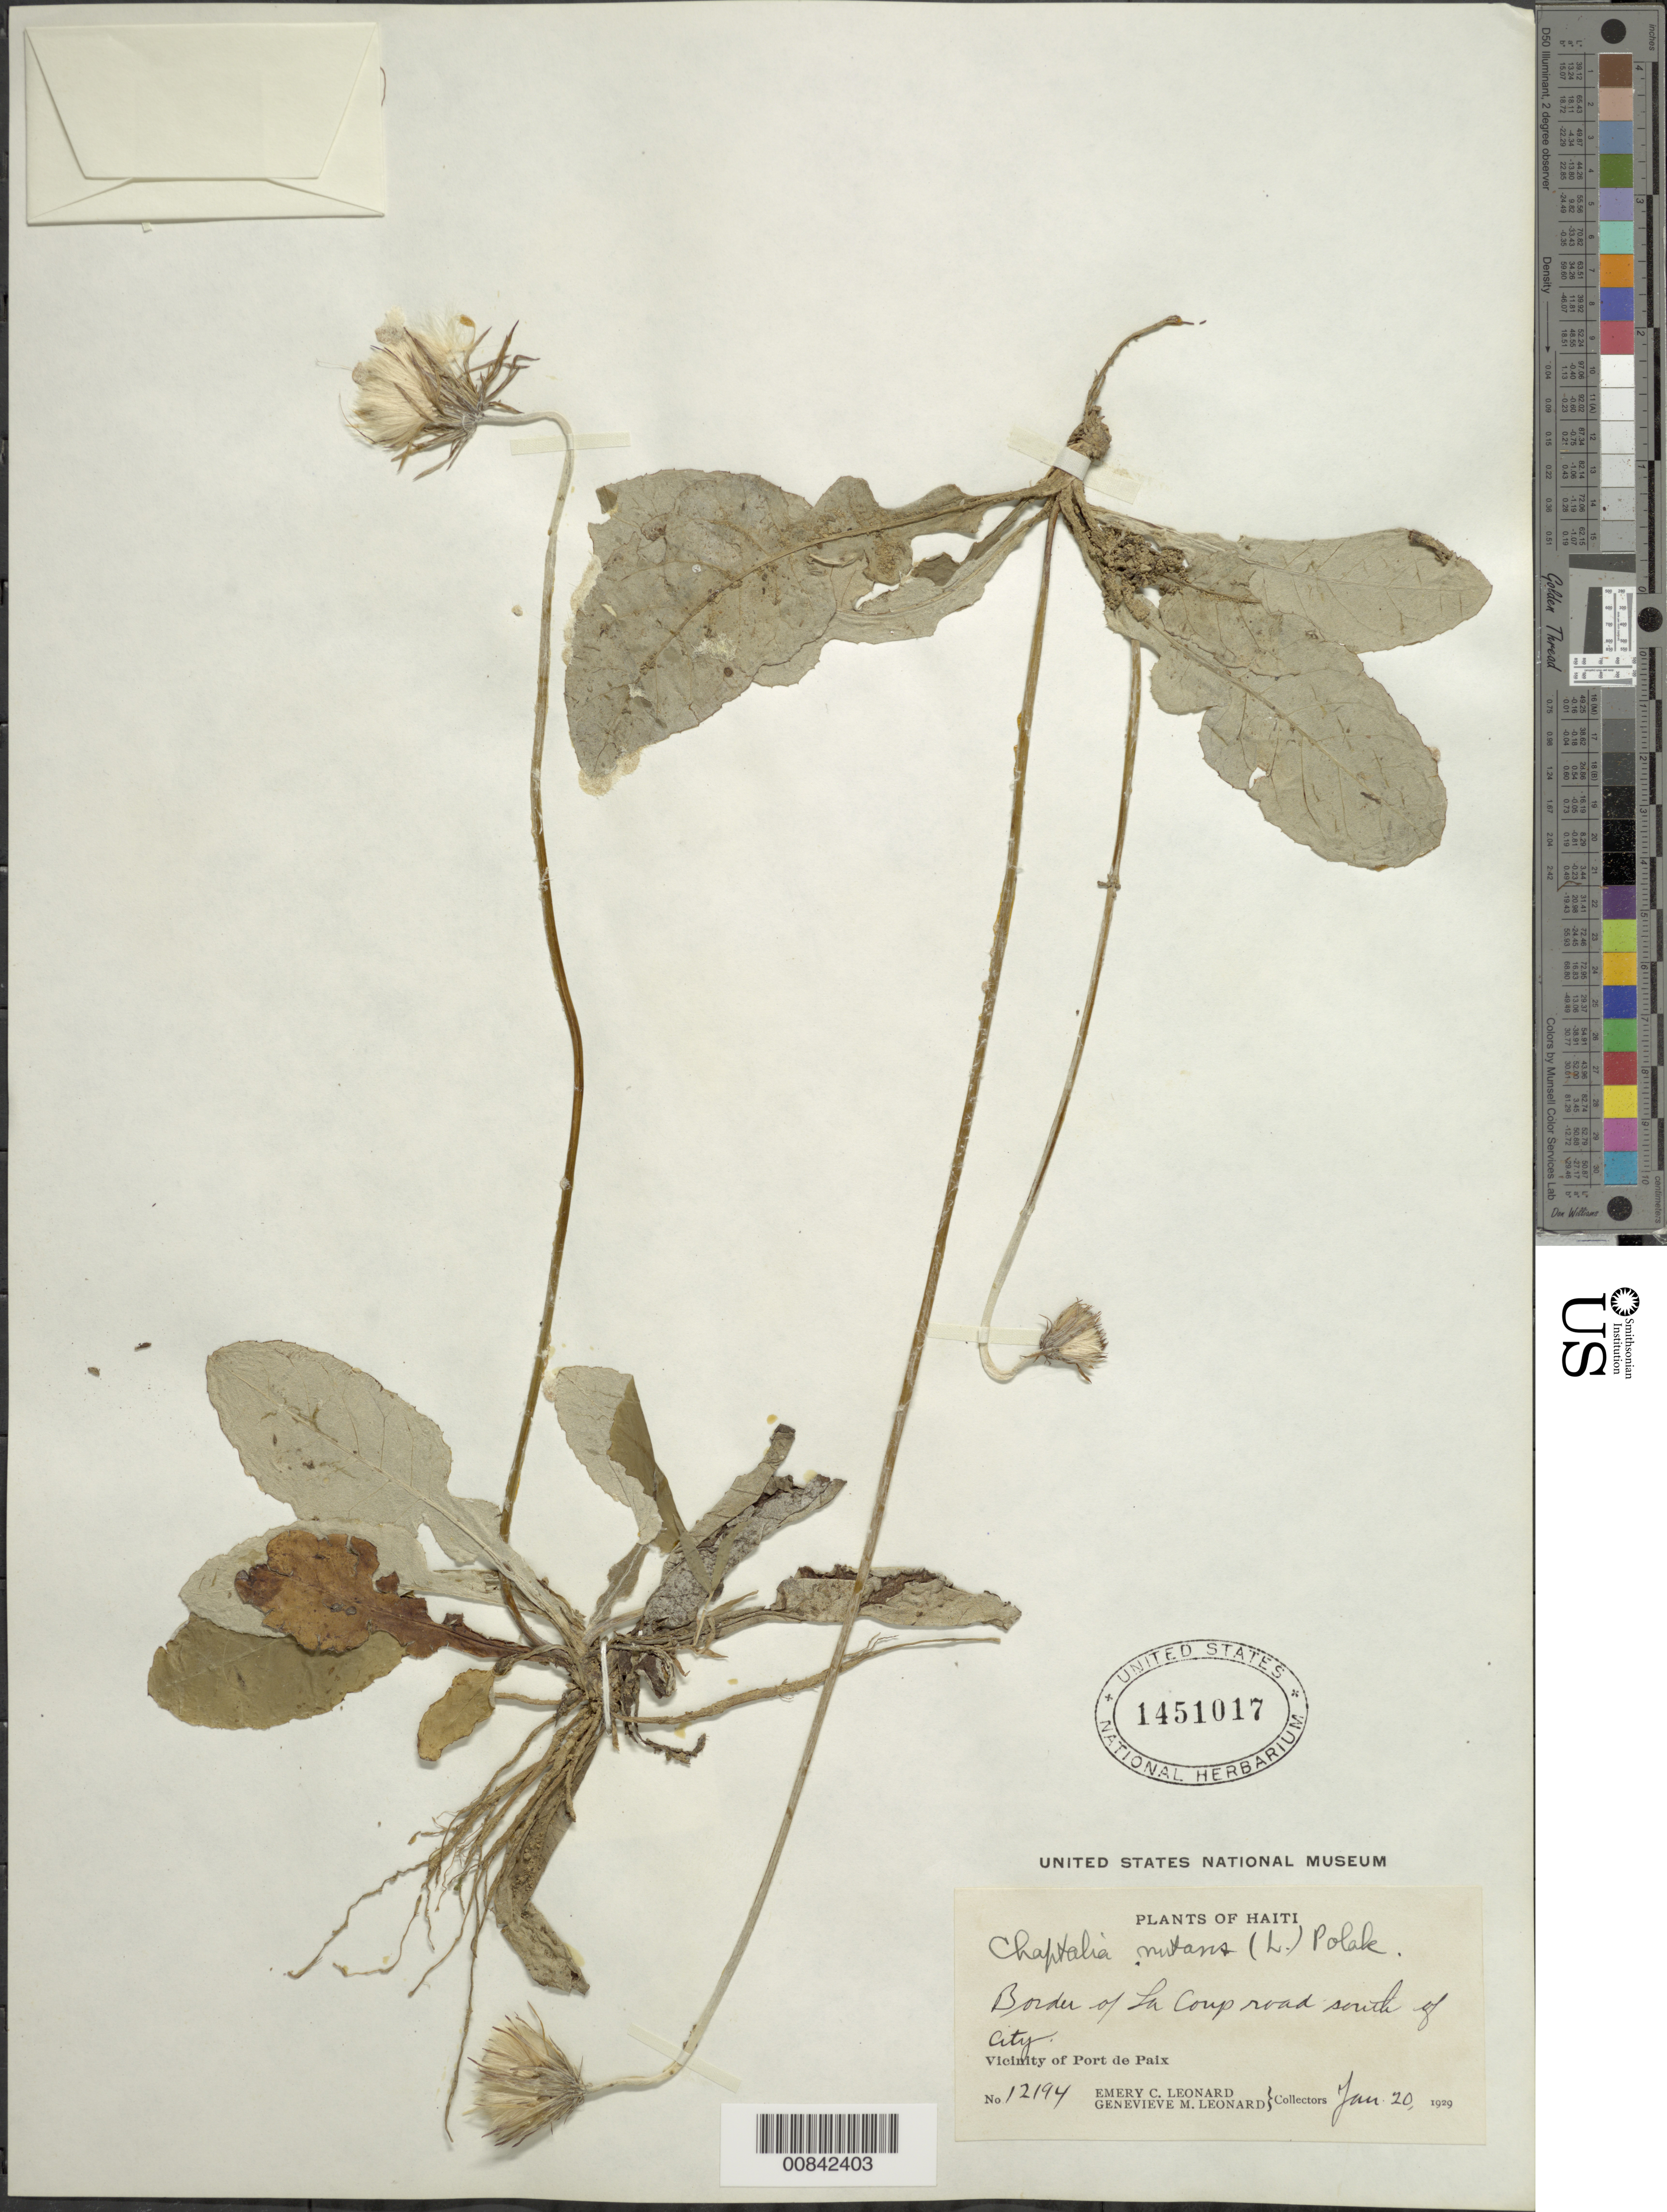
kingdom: Plantae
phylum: Tracheophyta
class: Magnoliopsida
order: Asterales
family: Asteraceae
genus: Chaptalia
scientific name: Chaptalia nutans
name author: (L.) Pol.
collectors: E. C. Leonard & G. M. Leonard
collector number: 12194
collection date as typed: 20 Jan 1929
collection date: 1929-01-20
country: Haiti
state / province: Nord-Ouest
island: Hispaniola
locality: Vicinity of Port de Paix, La Coup Road, S of city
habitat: Border of road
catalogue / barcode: US 1451017